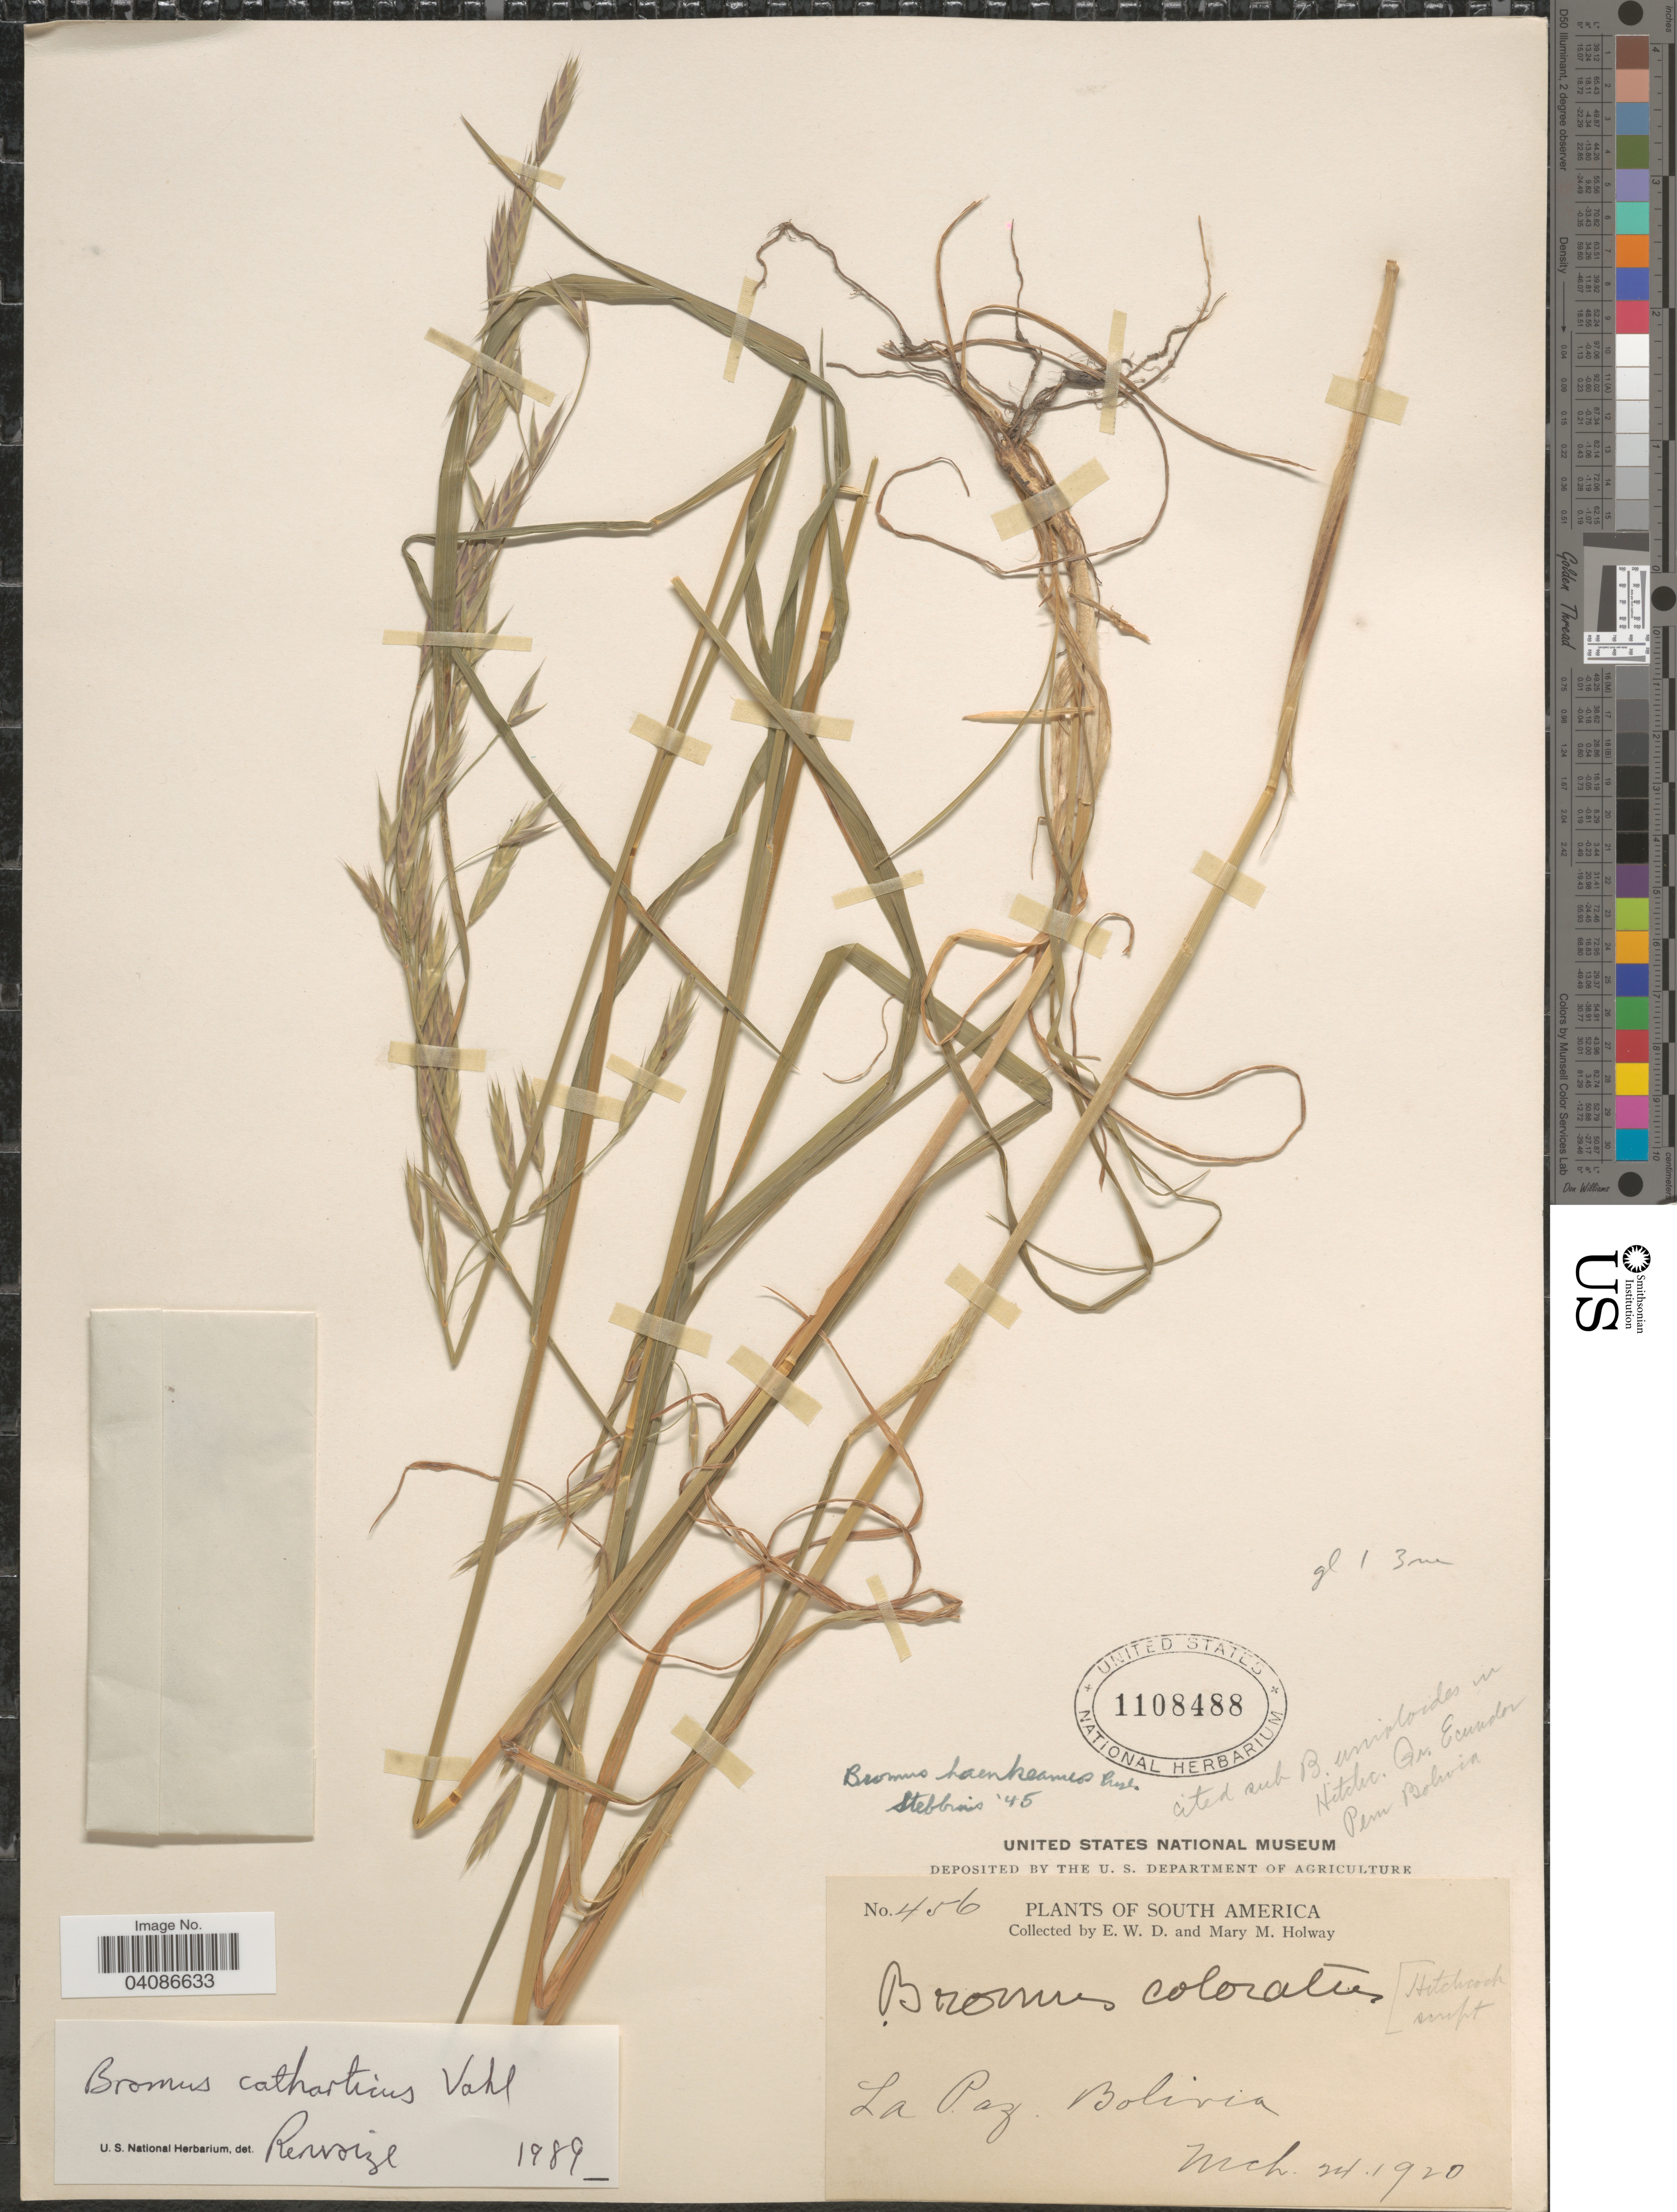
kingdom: Plantae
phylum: Tracheophyta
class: Liliopsida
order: Poales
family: Poaceae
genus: Bromus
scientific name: Bromus catharticus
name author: Vahl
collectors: E. W. D. Holway & M. M. Holway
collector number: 456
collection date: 1920-03-24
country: Bolivia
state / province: La Paz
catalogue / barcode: US 1108488